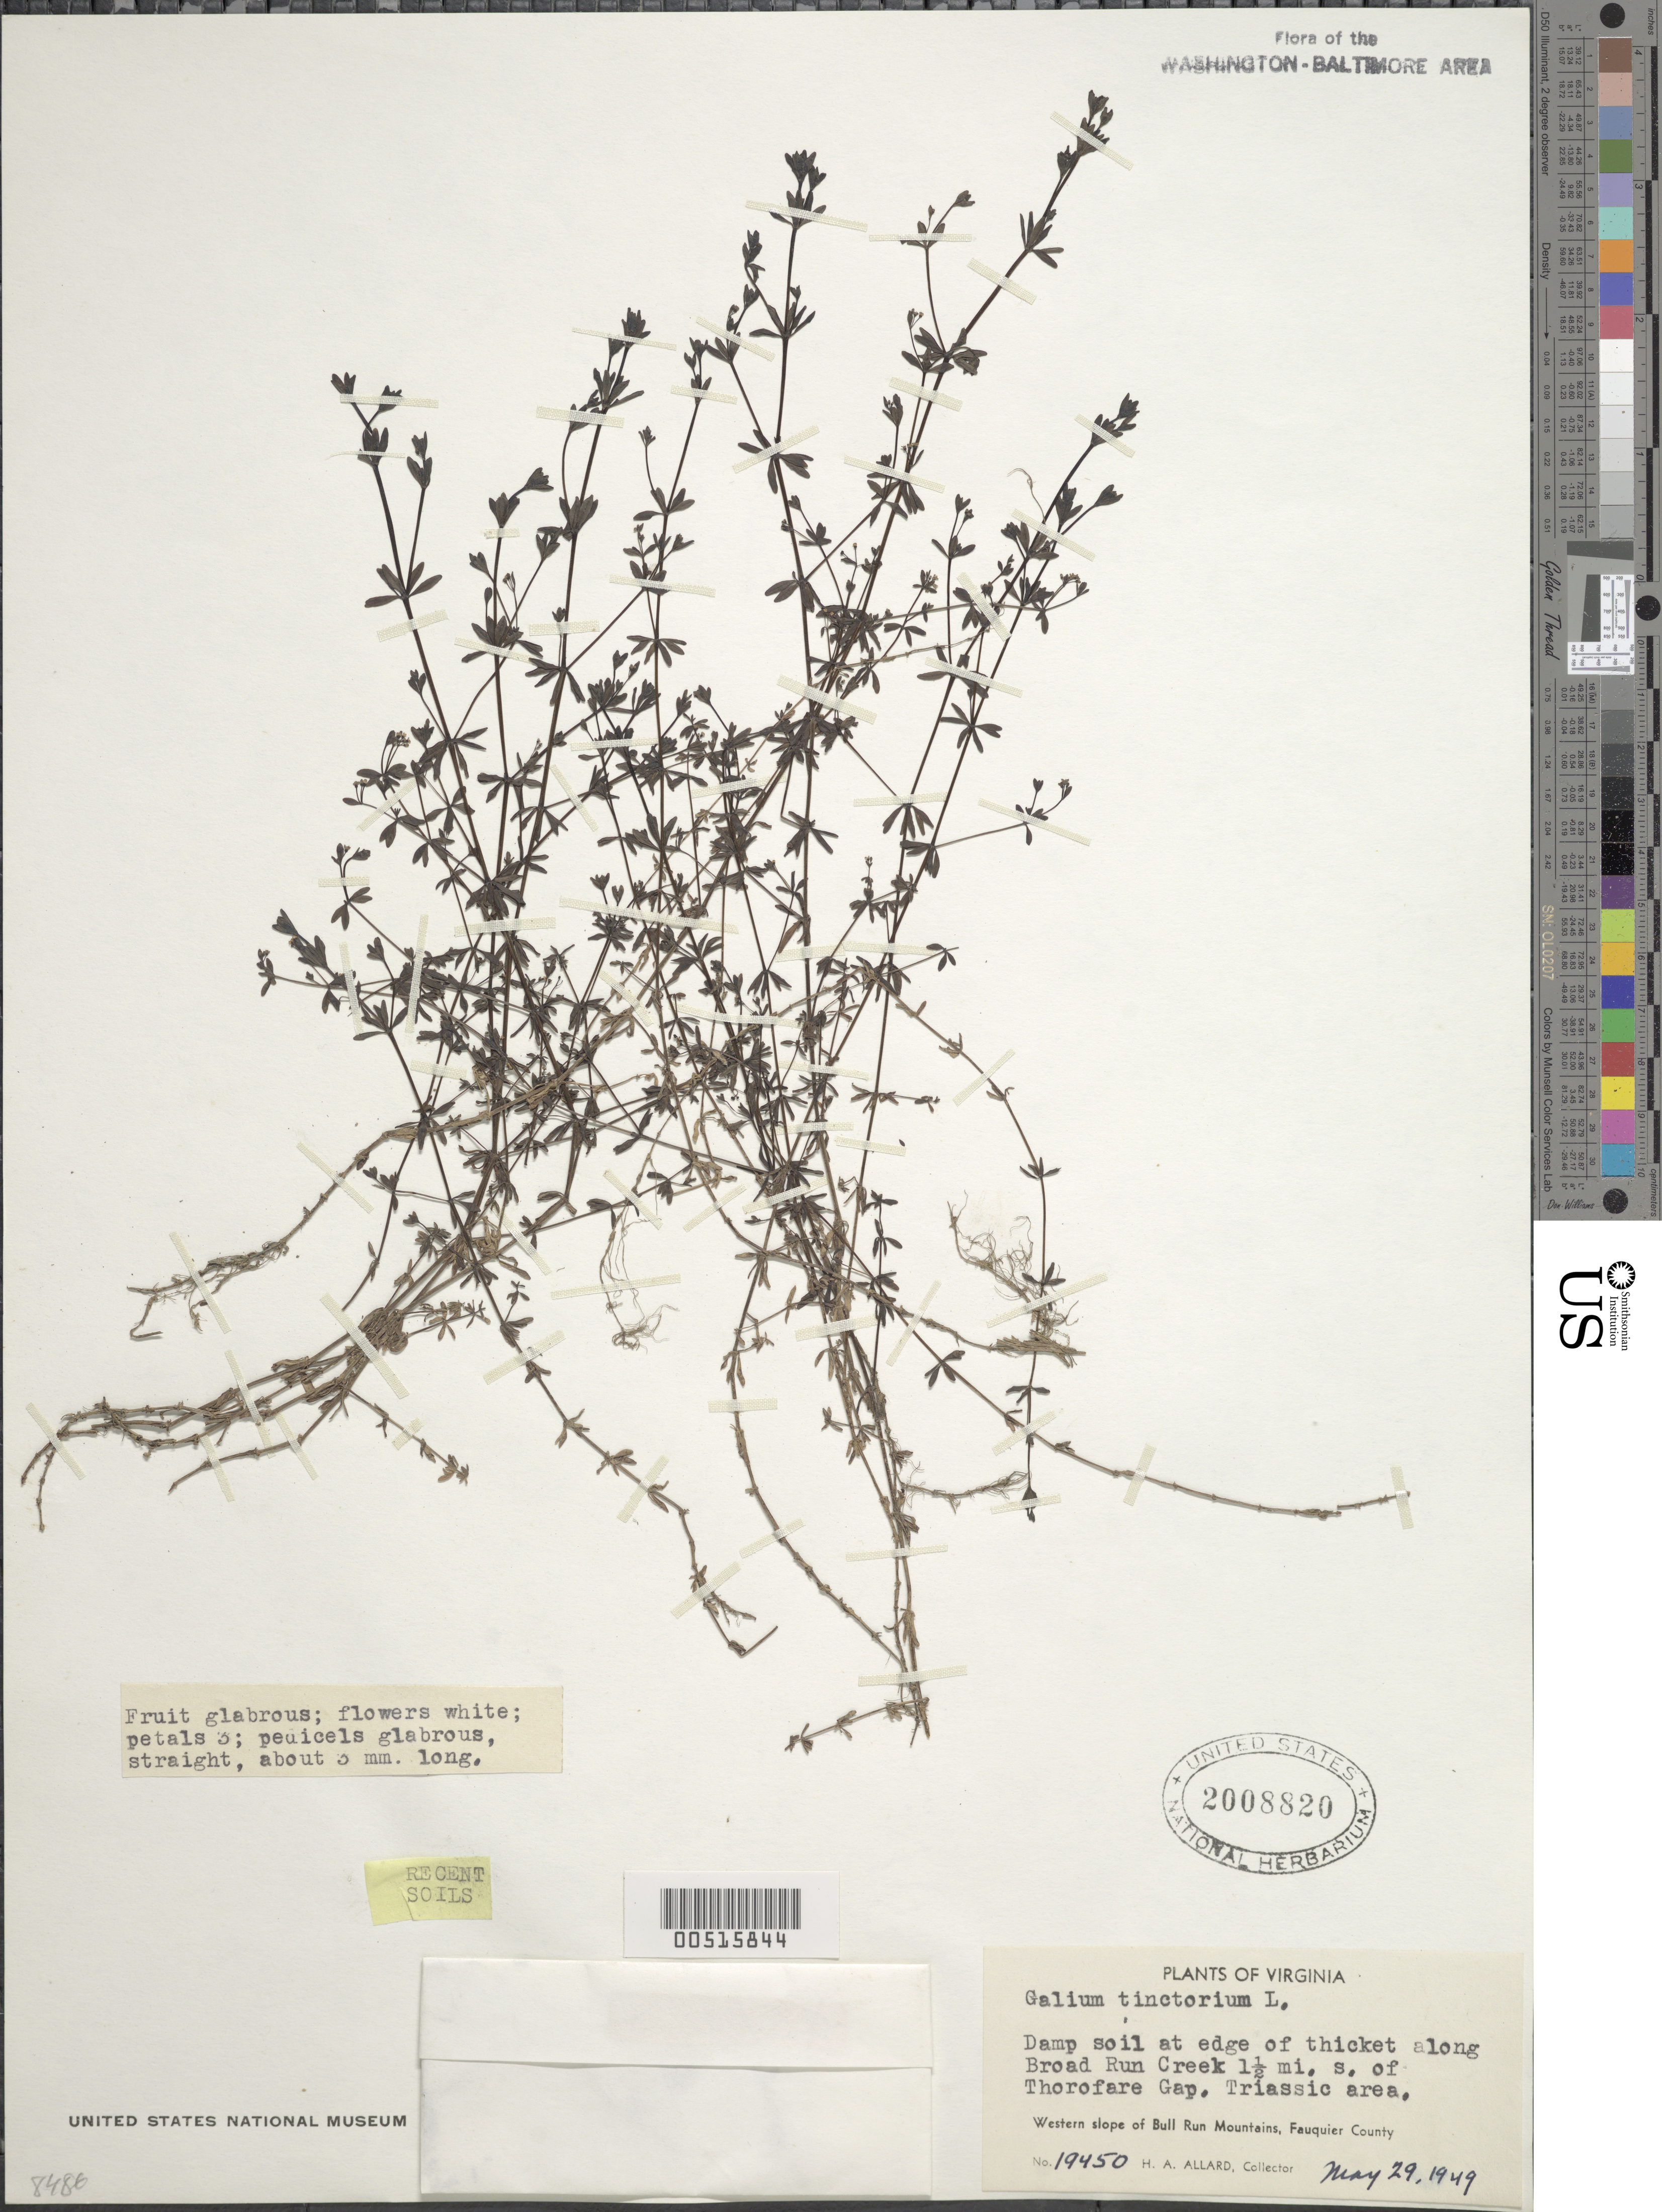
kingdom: Plantae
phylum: Tracheophyta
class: Magnoliopsida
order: Gentianales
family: Rubiaceae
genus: Galium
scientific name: Galium tinctorium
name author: (L.) Scop.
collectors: H. A. Allard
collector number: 19450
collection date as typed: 29 May 1949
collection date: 1949-05-29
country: United States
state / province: Virginia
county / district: Fauquier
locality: Broad Run Creek, 1.5 mi. S of Thorofare Gap, Triassic area Bull Run Mountains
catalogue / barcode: US 2008820